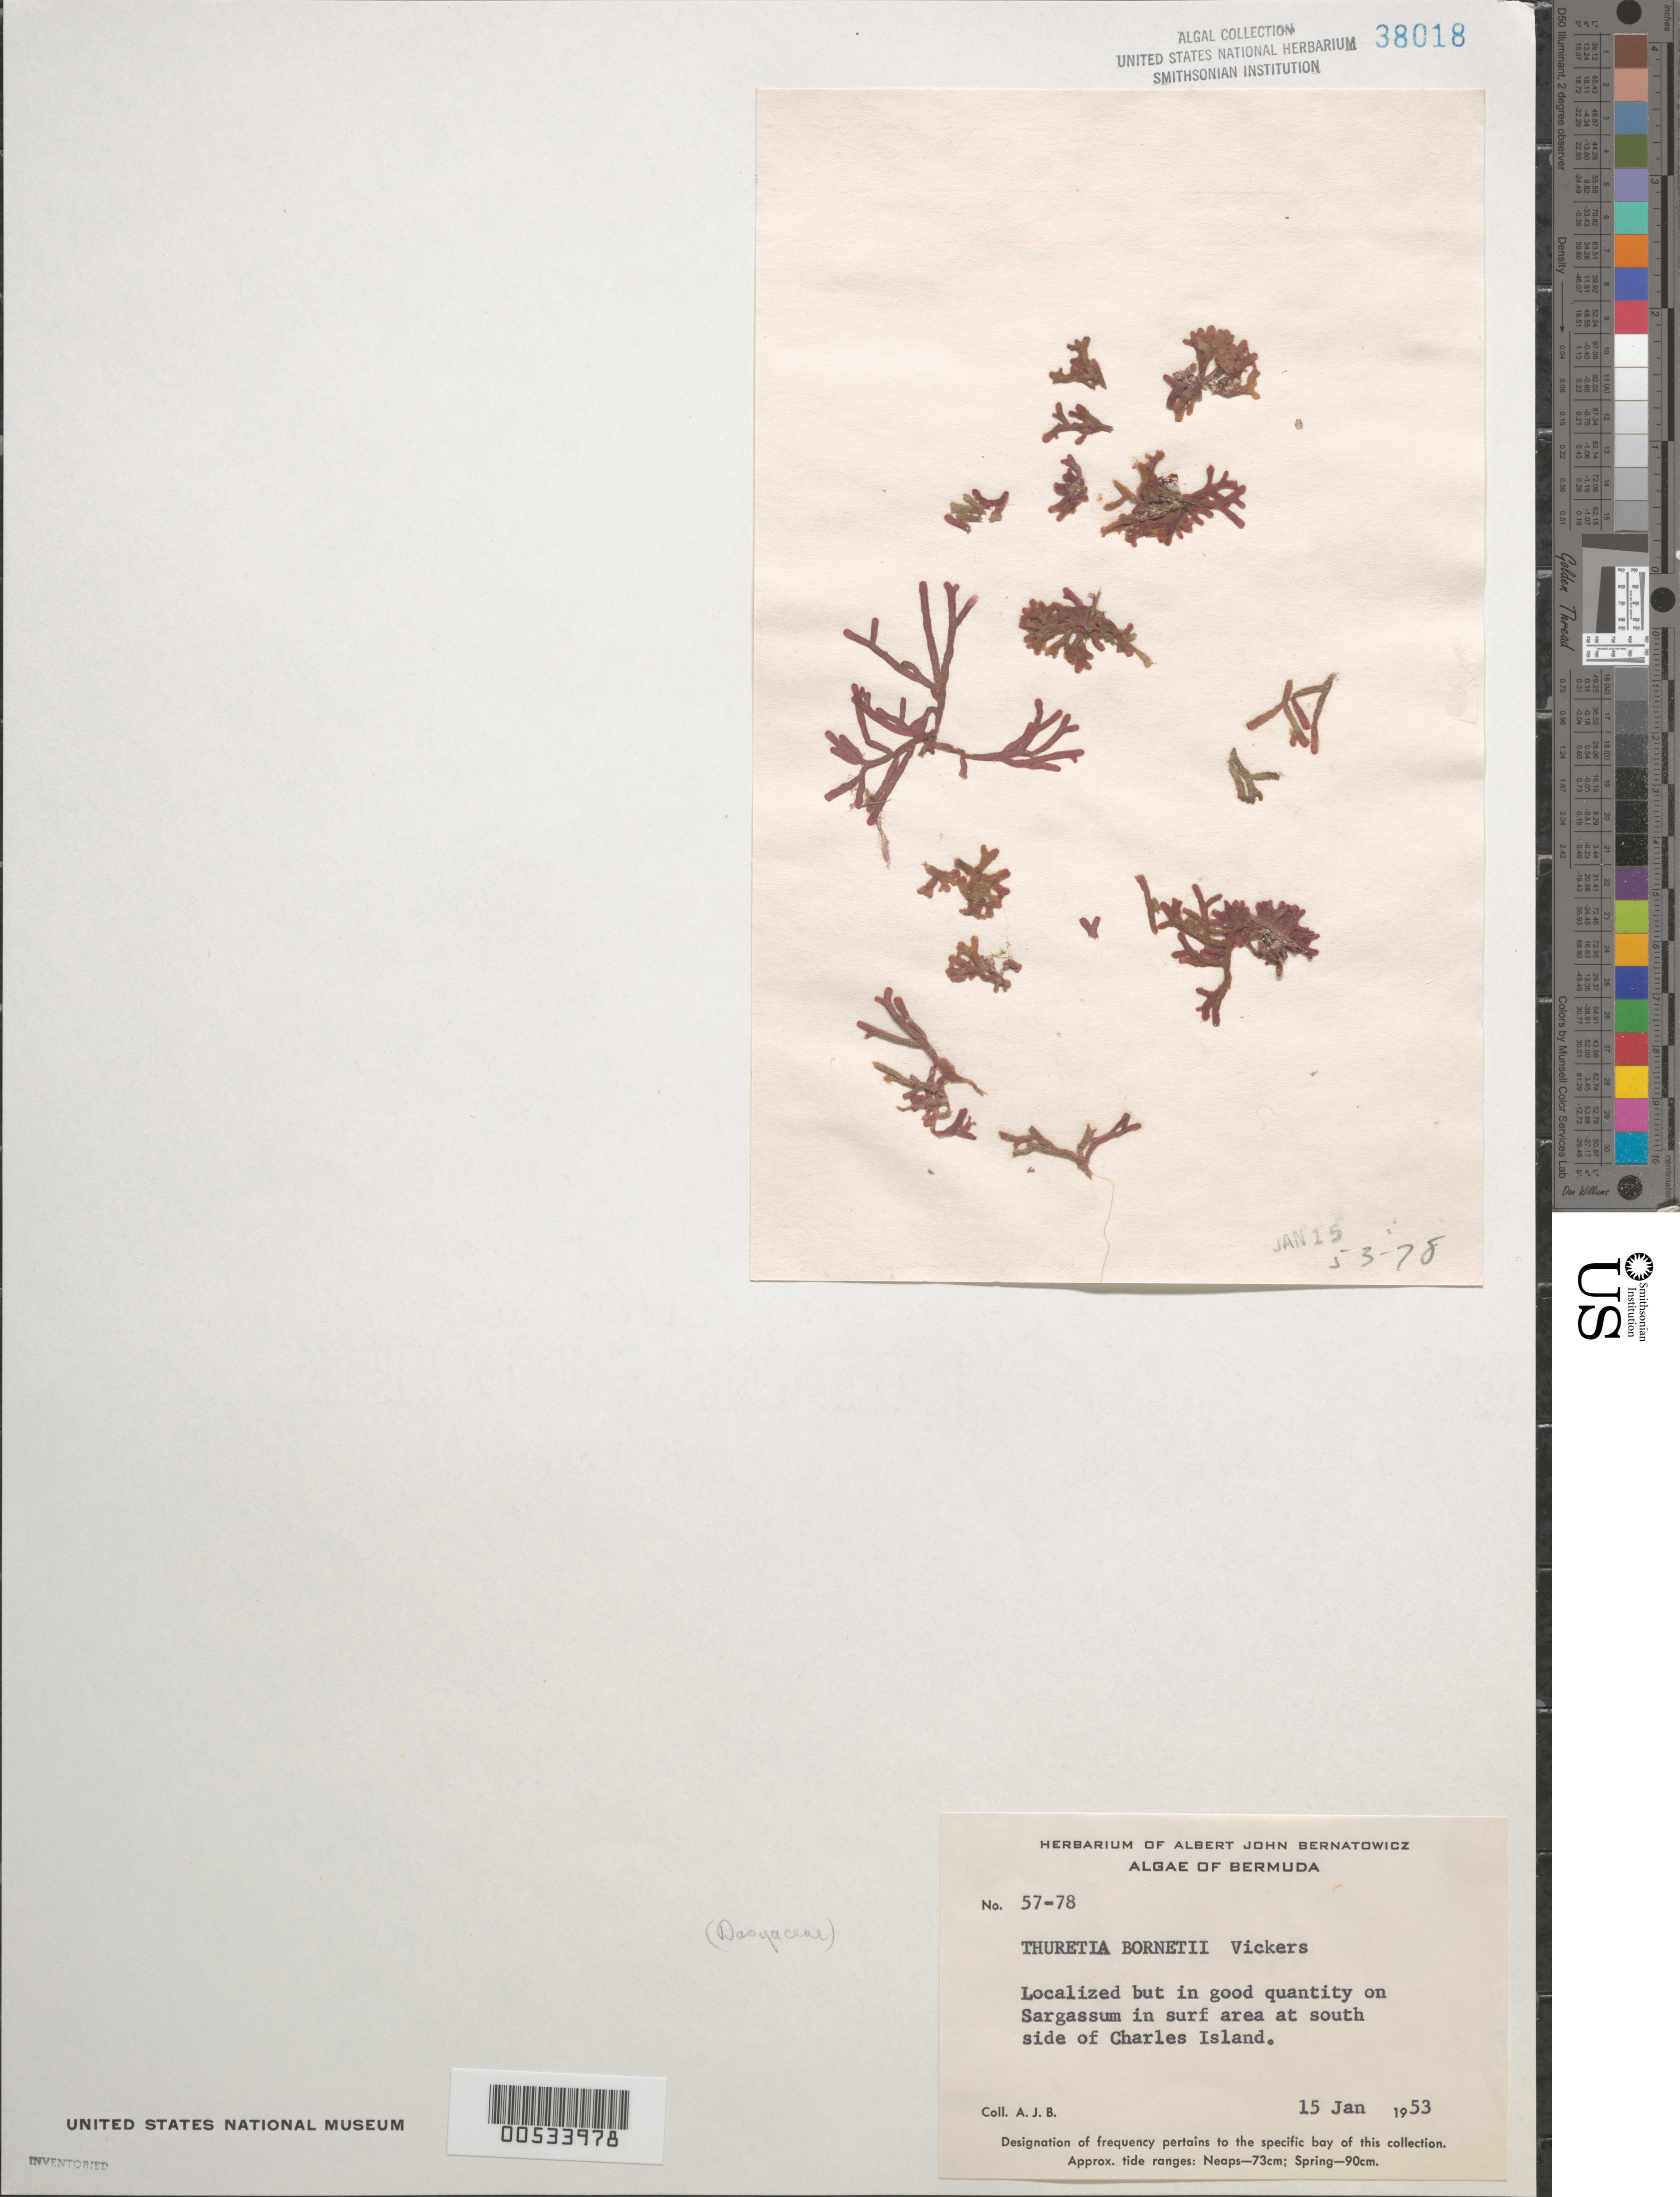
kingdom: Plantae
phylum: Rhodophyta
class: Florideophyceae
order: Ceramiales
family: Dasyaceae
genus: Thuretia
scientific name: Thuretia bornetii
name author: Vickers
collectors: A. Bernatowicz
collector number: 57-78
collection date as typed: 15 Jan 1953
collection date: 1953-01-15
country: Bermuda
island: Bermuda Island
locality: Old Castle (Charles Island), Castle Harbor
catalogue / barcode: US 38018